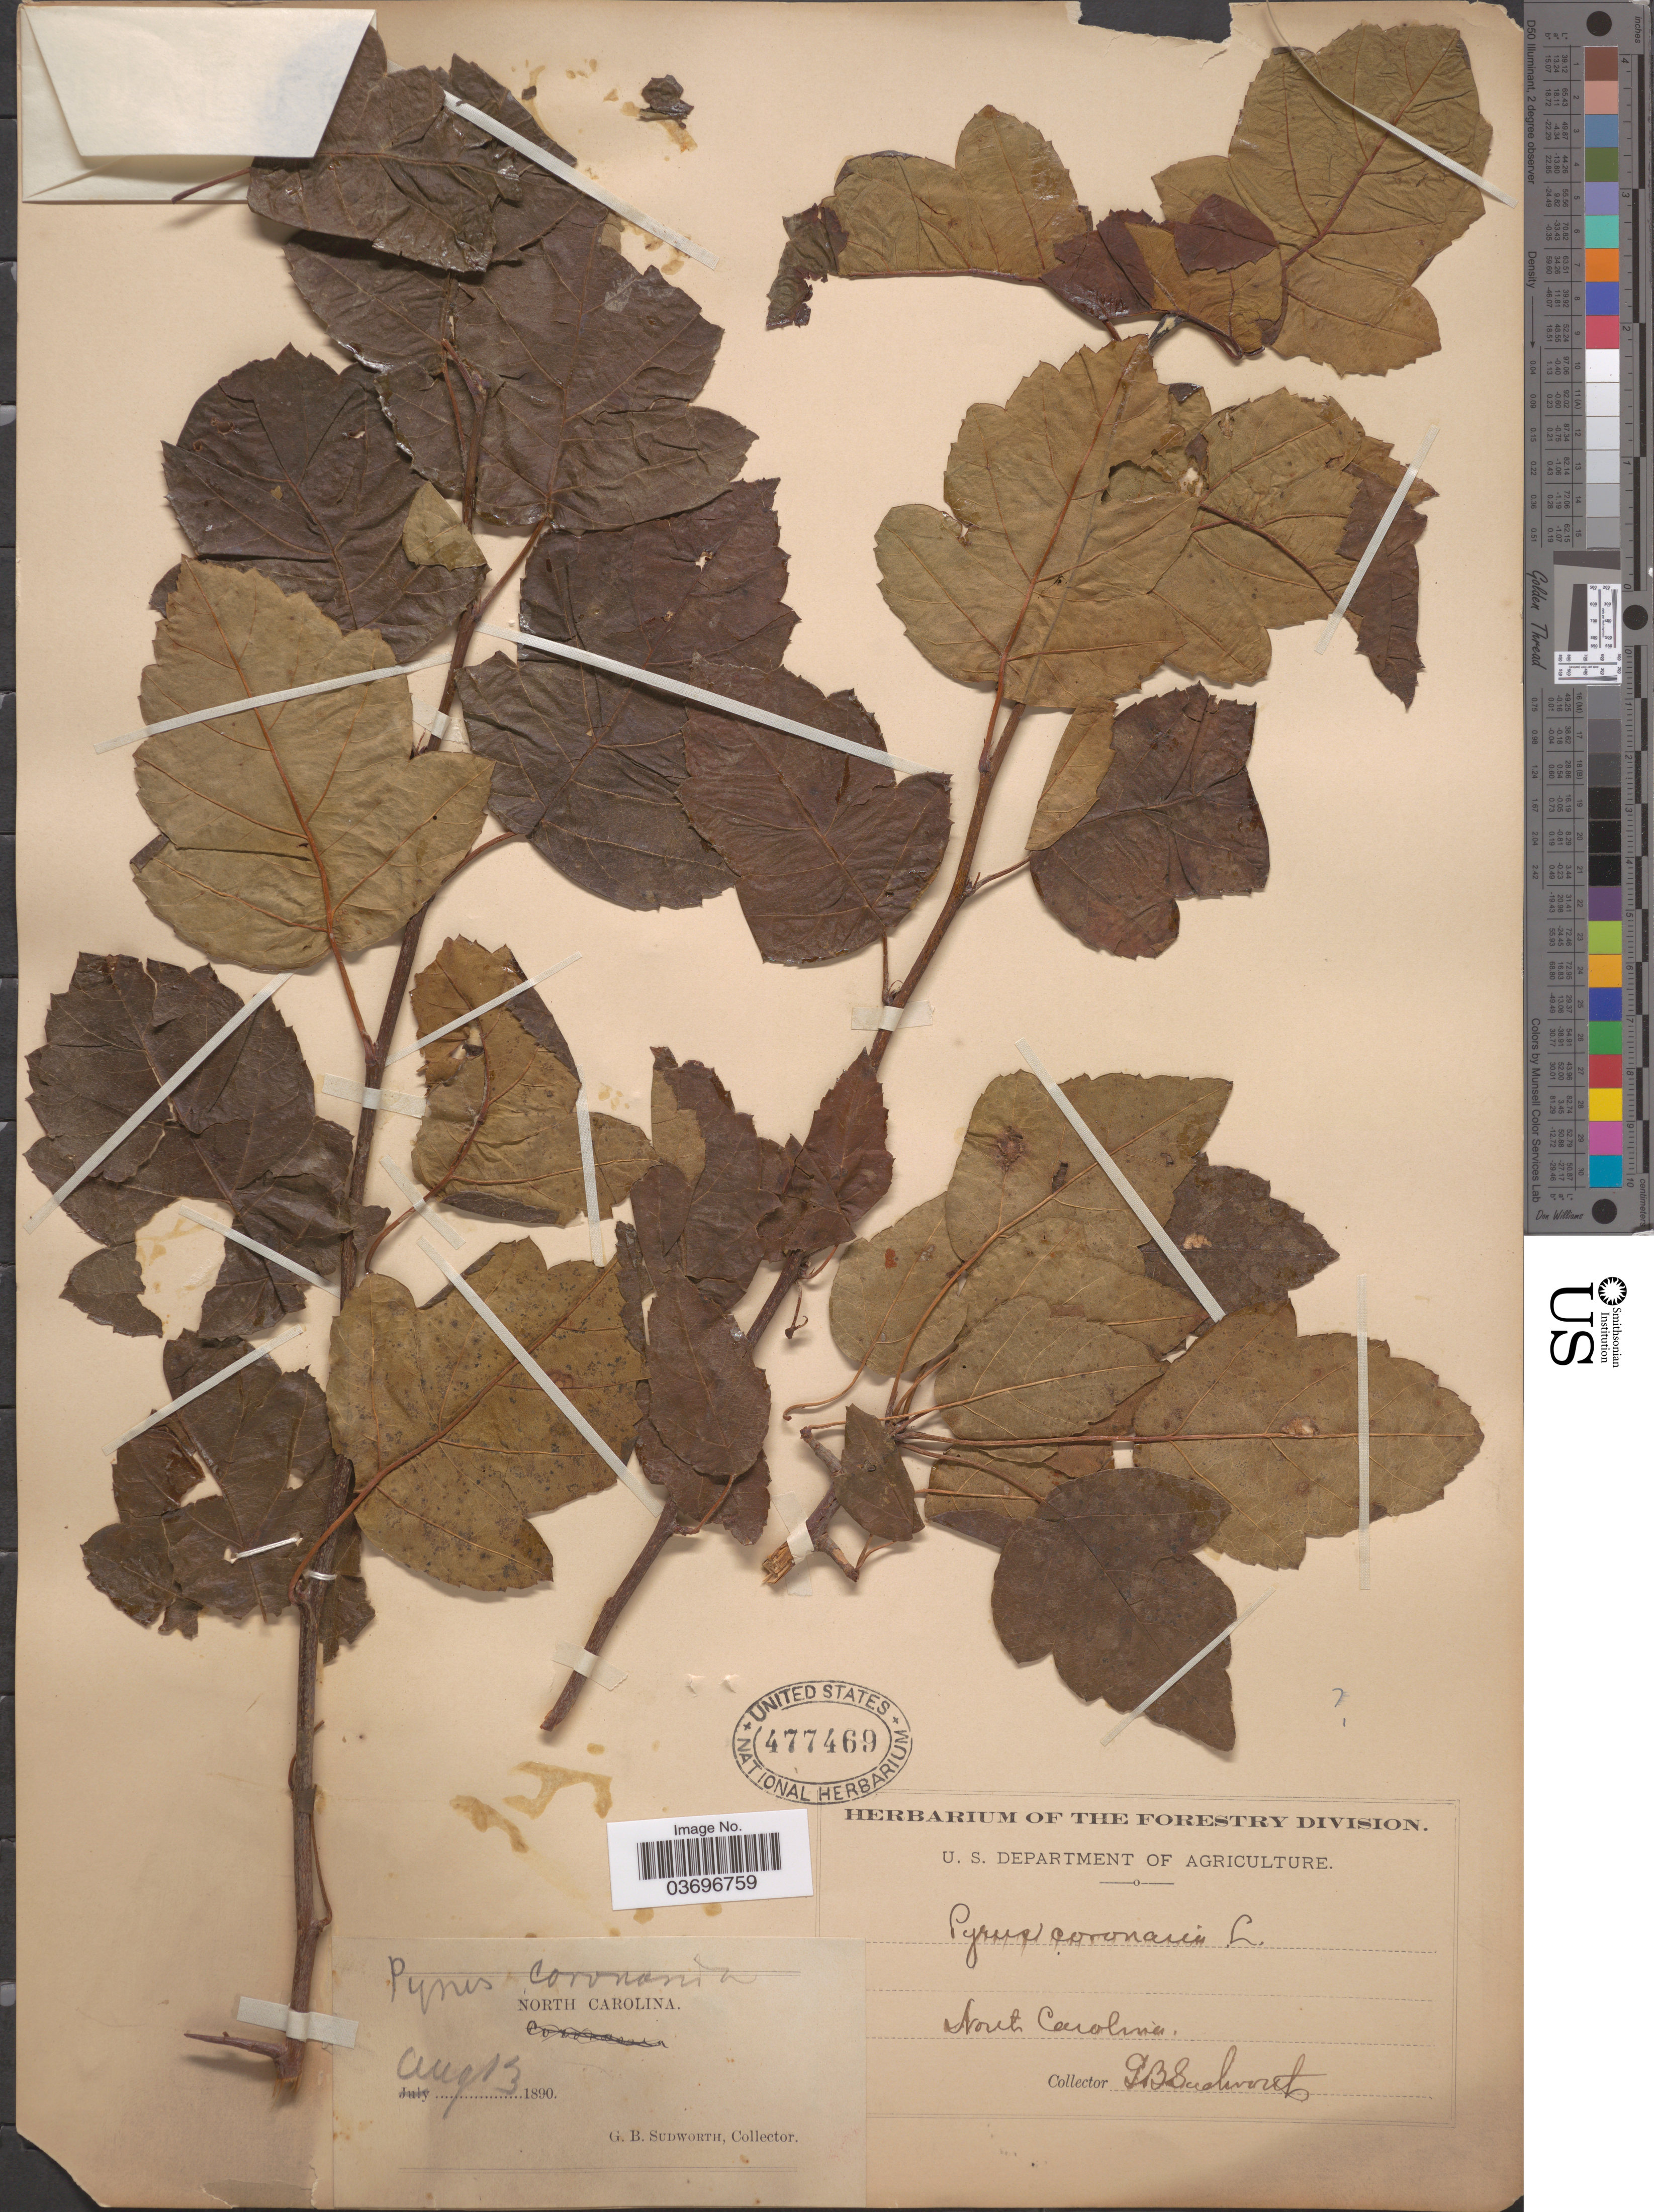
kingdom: Plantae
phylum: Tracheophyta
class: Magnoliopsida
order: Rosales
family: Rosaceae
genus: Malus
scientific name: Malus coronaria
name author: (L.) Mill.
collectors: G. B. Sudworth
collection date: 1890-08-13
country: United States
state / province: North Carolina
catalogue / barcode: US 477469